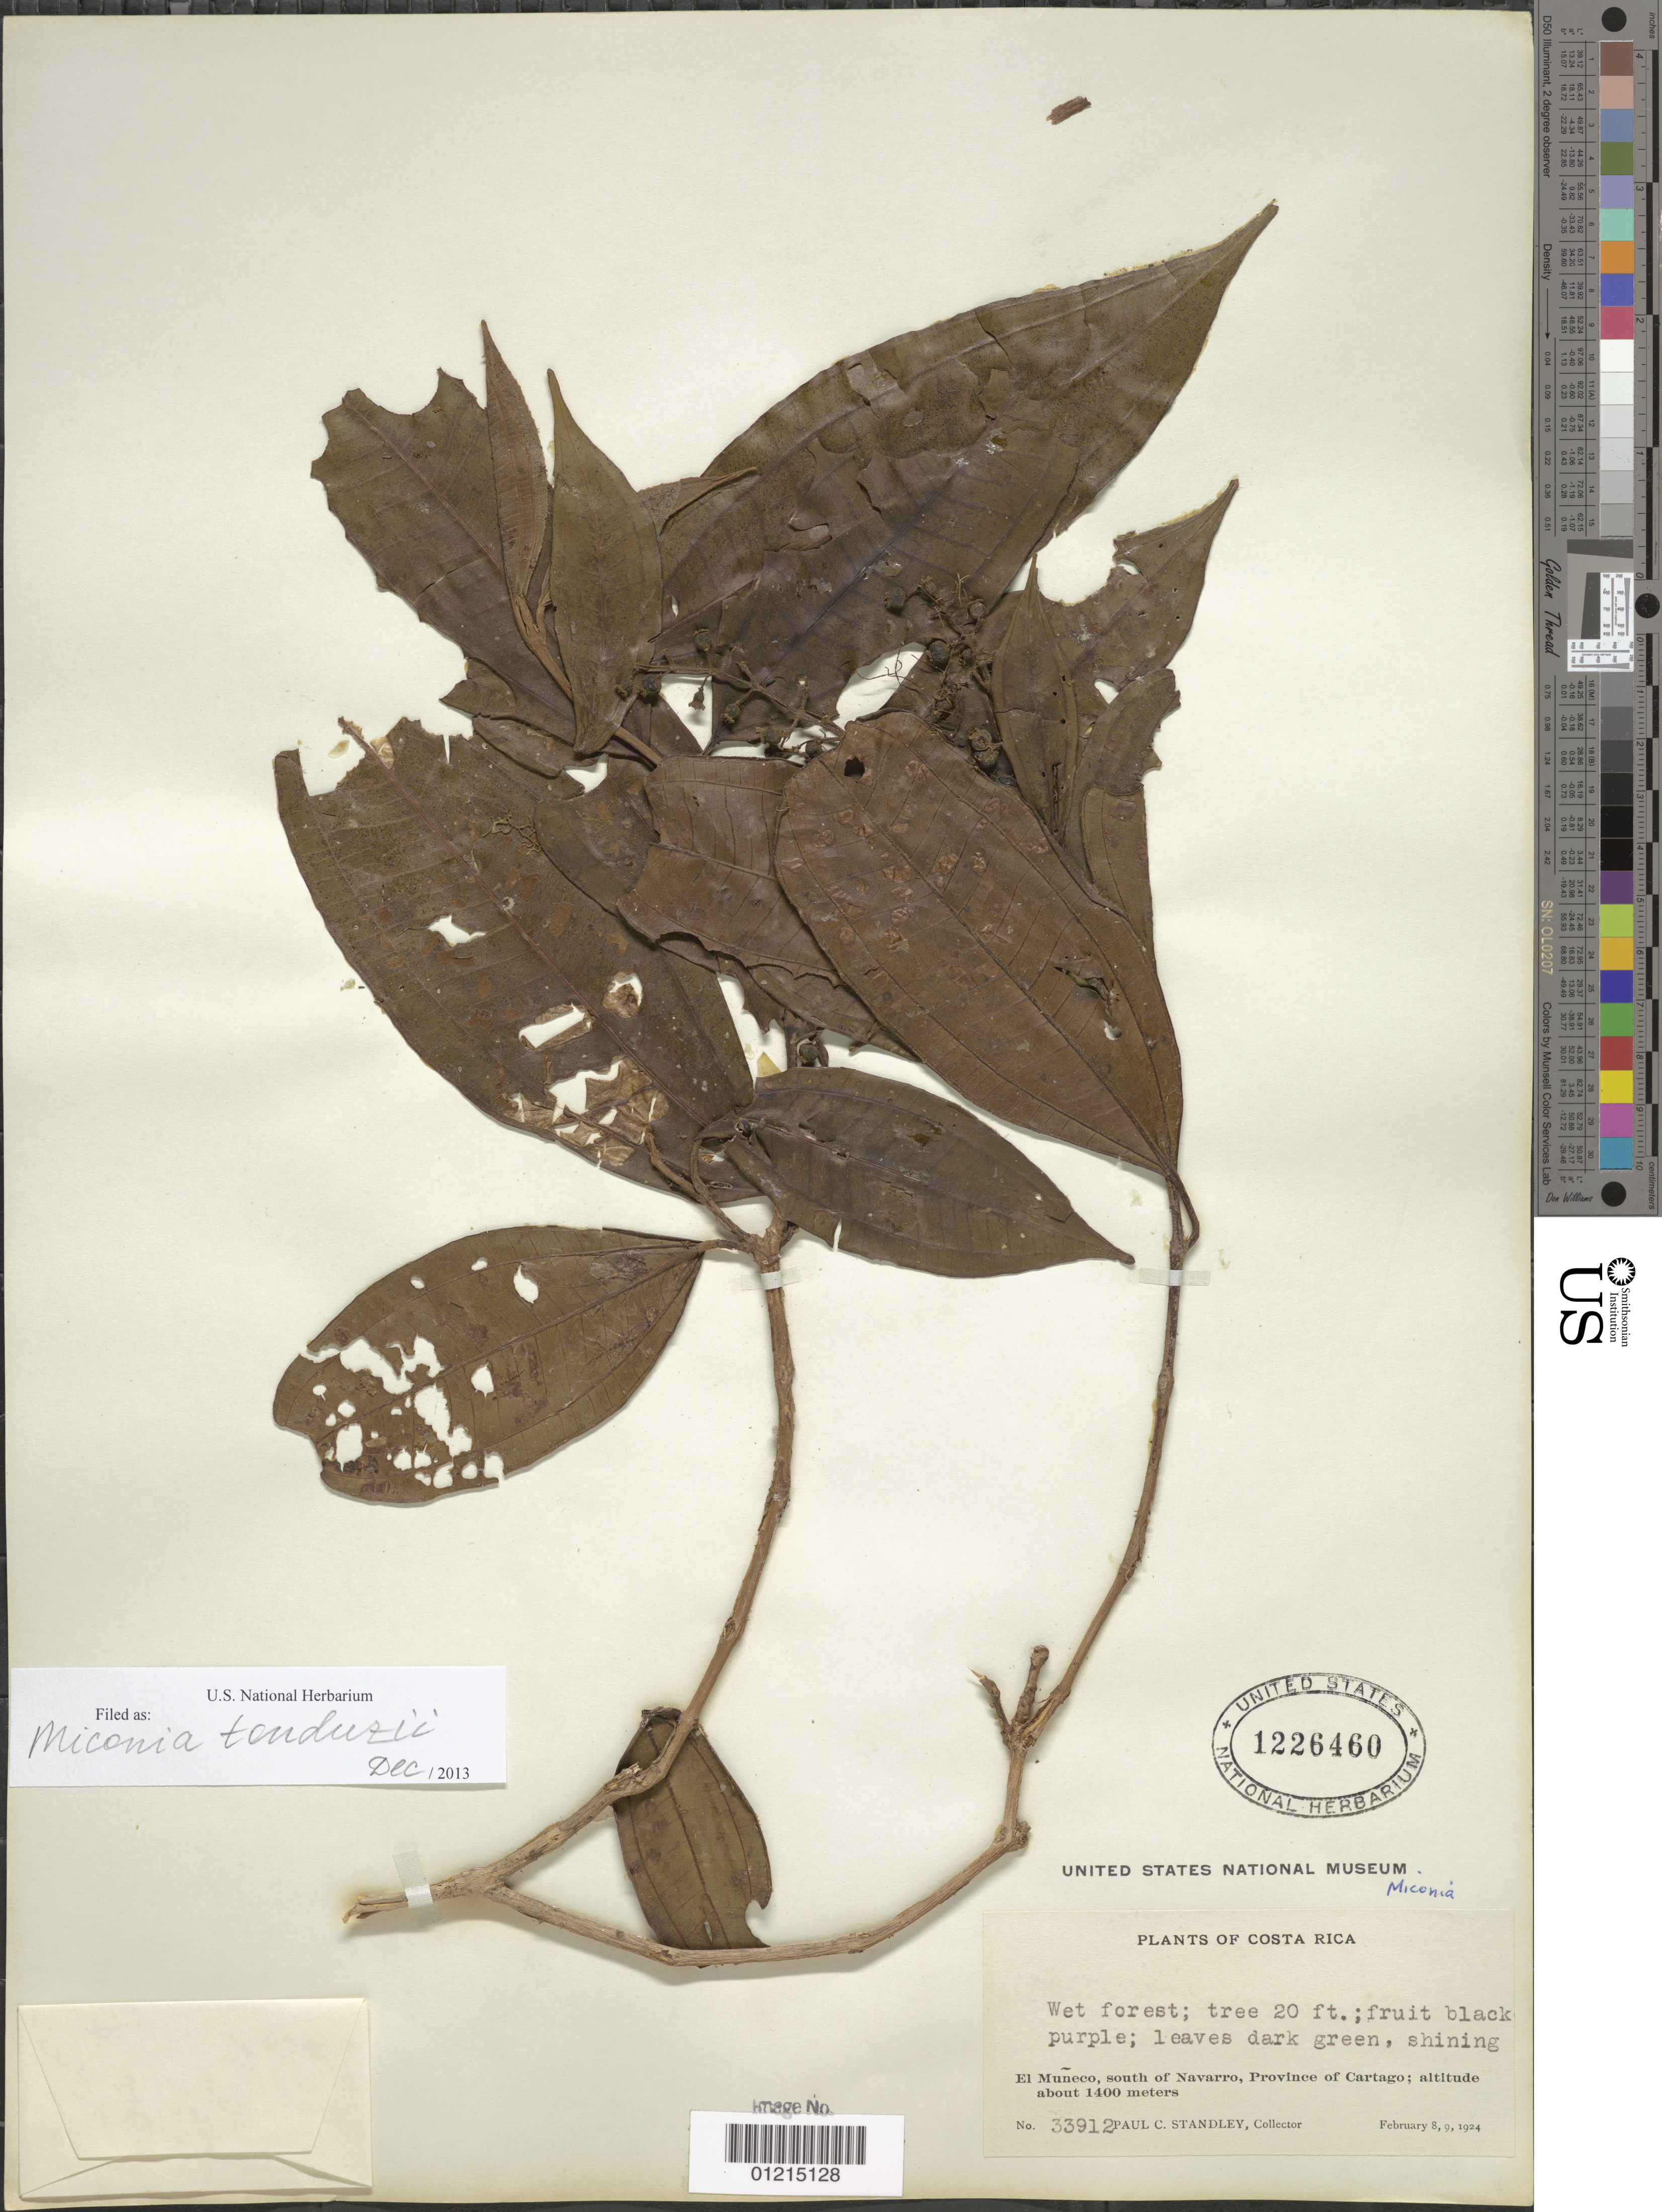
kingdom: Plantae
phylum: Tracheophyta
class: Magnoliopsida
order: Myrtales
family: Melastomataceae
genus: Miconia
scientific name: Miconia tonduzii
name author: Cogn. in A. DC.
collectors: P. C. Standley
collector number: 33912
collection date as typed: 08 Feb 1924 and 09 Feb 1924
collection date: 1924-02-08,1924-02-09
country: Costa Rica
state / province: Cartago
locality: El Muneco, S of Navaro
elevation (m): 1400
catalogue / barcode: US 1226460